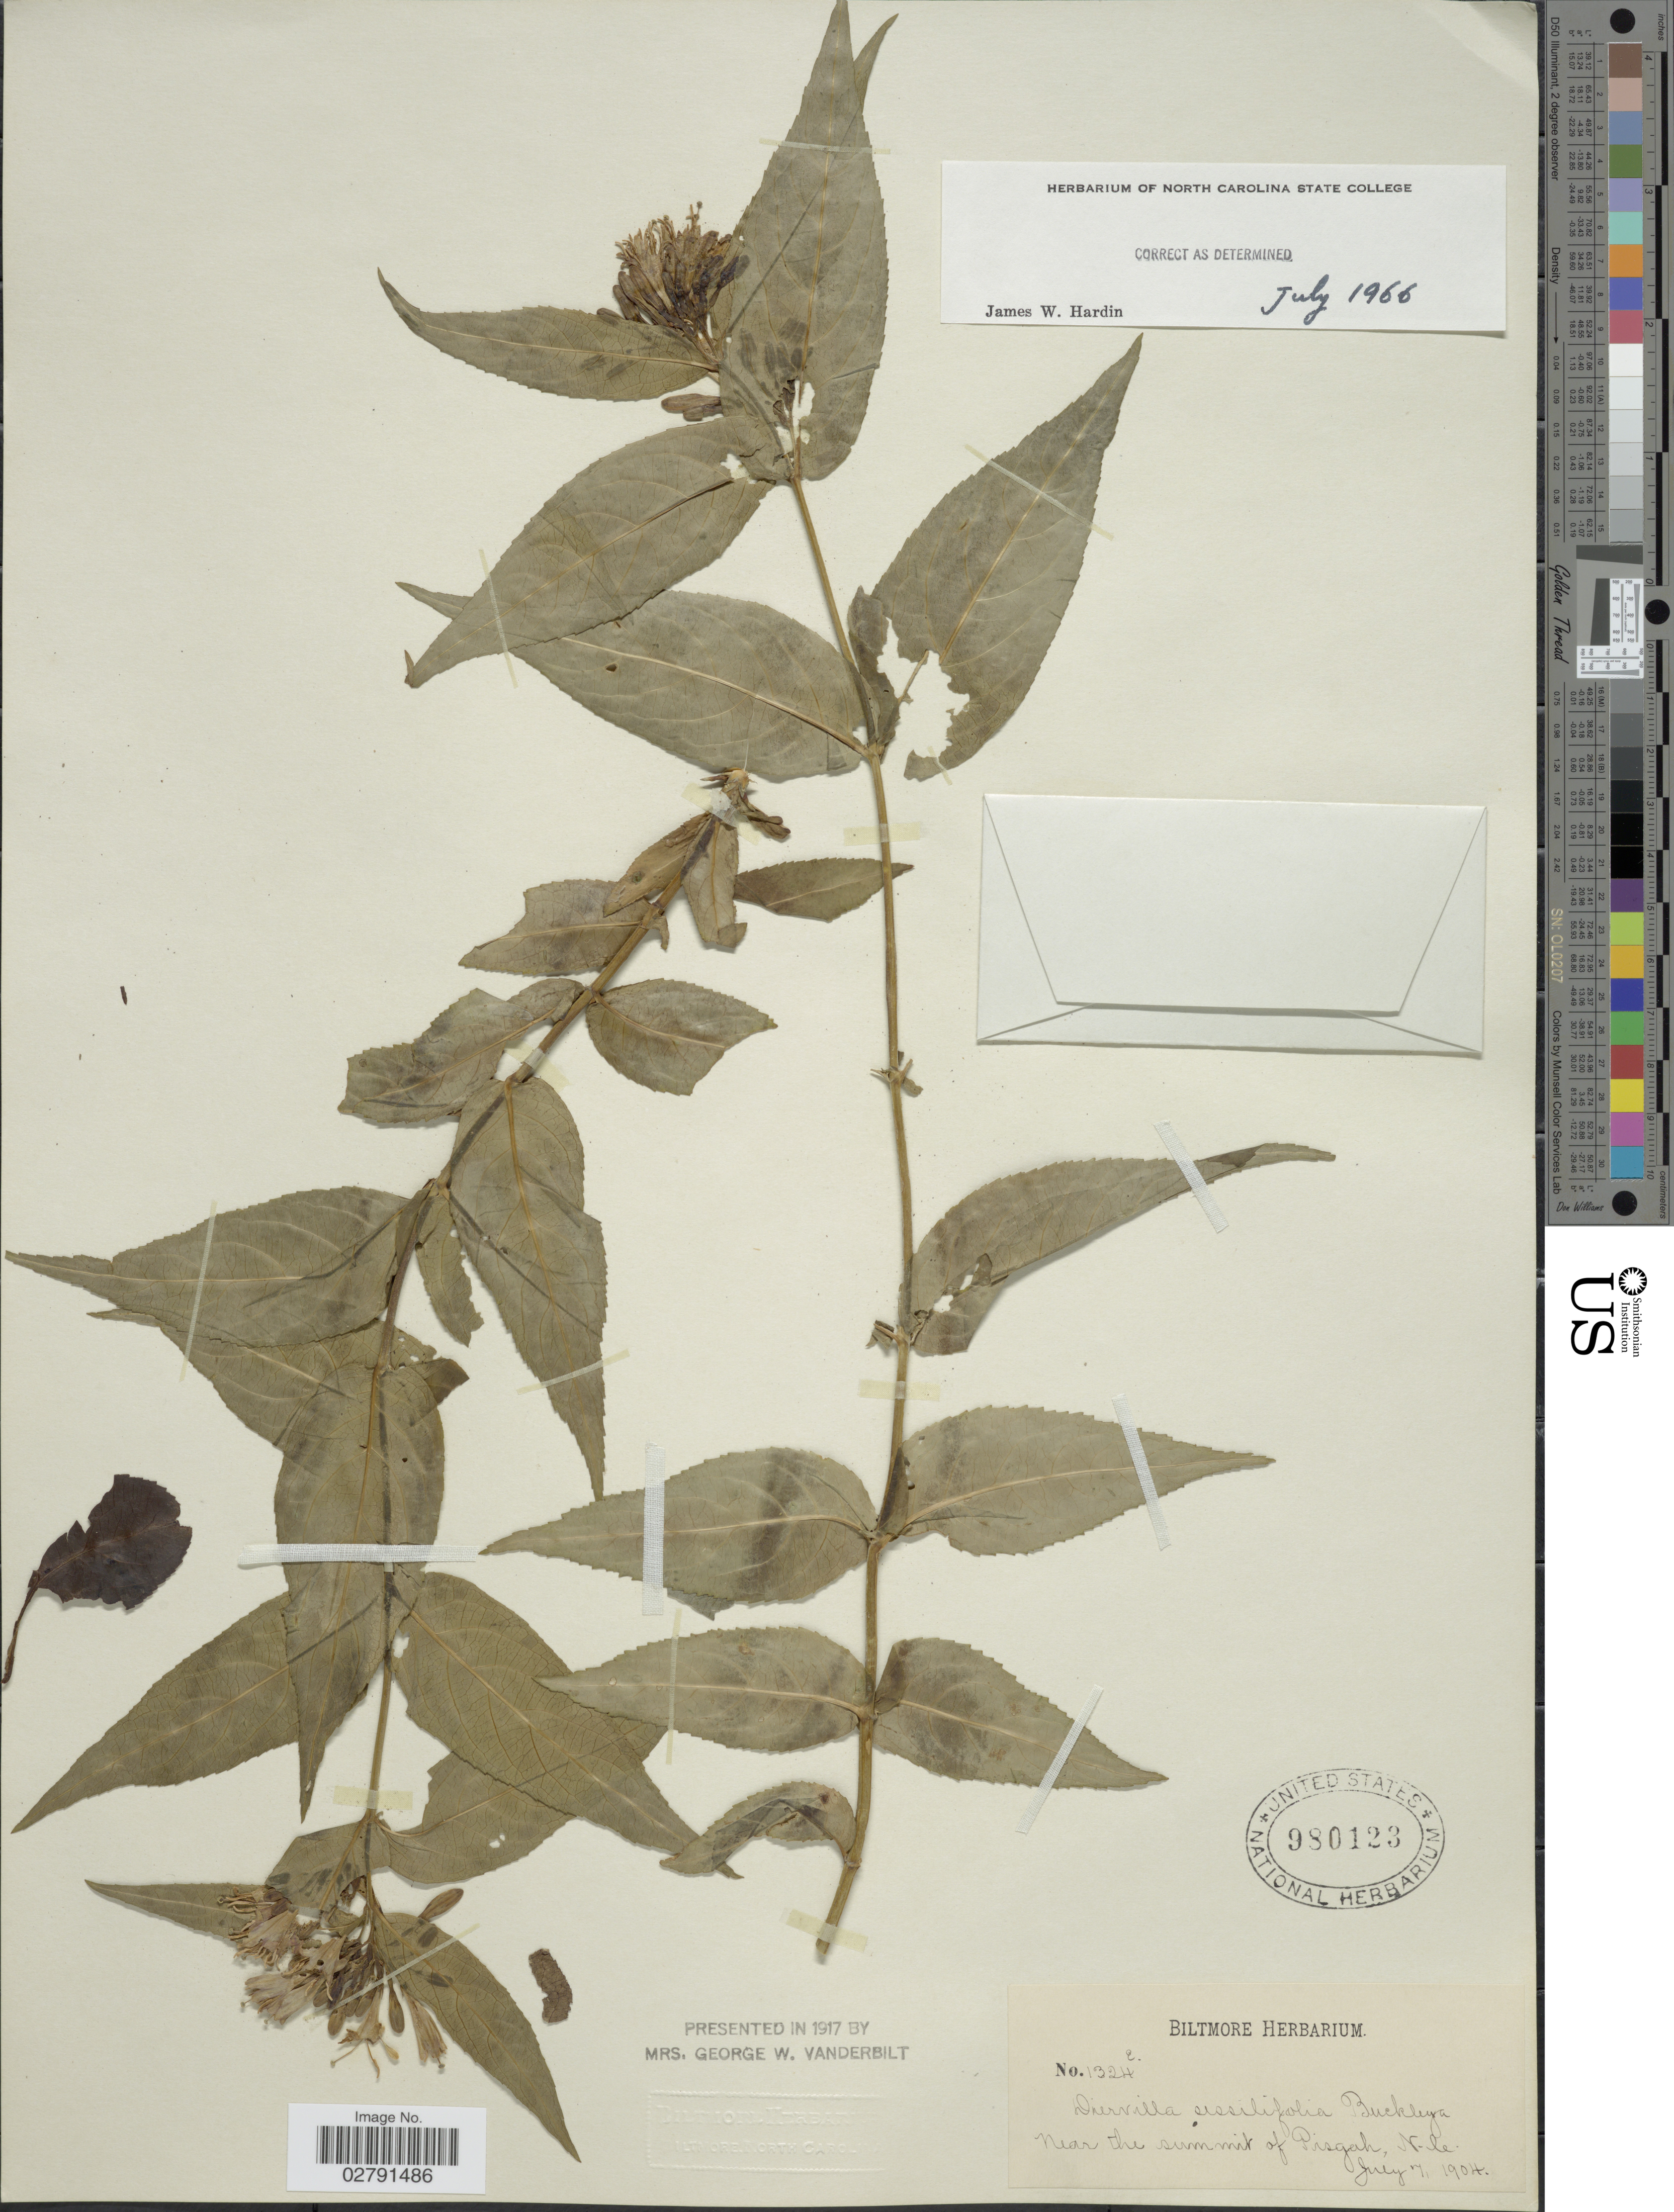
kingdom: Plantae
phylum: Tracheophyta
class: Magnoliopsida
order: Dipsacales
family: Caprifoliaceae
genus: Diervilla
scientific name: Diervilla sessilifolia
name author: Buckley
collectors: ex herb. Biltmore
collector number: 1324e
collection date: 1904-07-07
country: United States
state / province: North Carolina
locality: Near the summit of Pisgah, N.C.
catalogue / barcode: US 980123